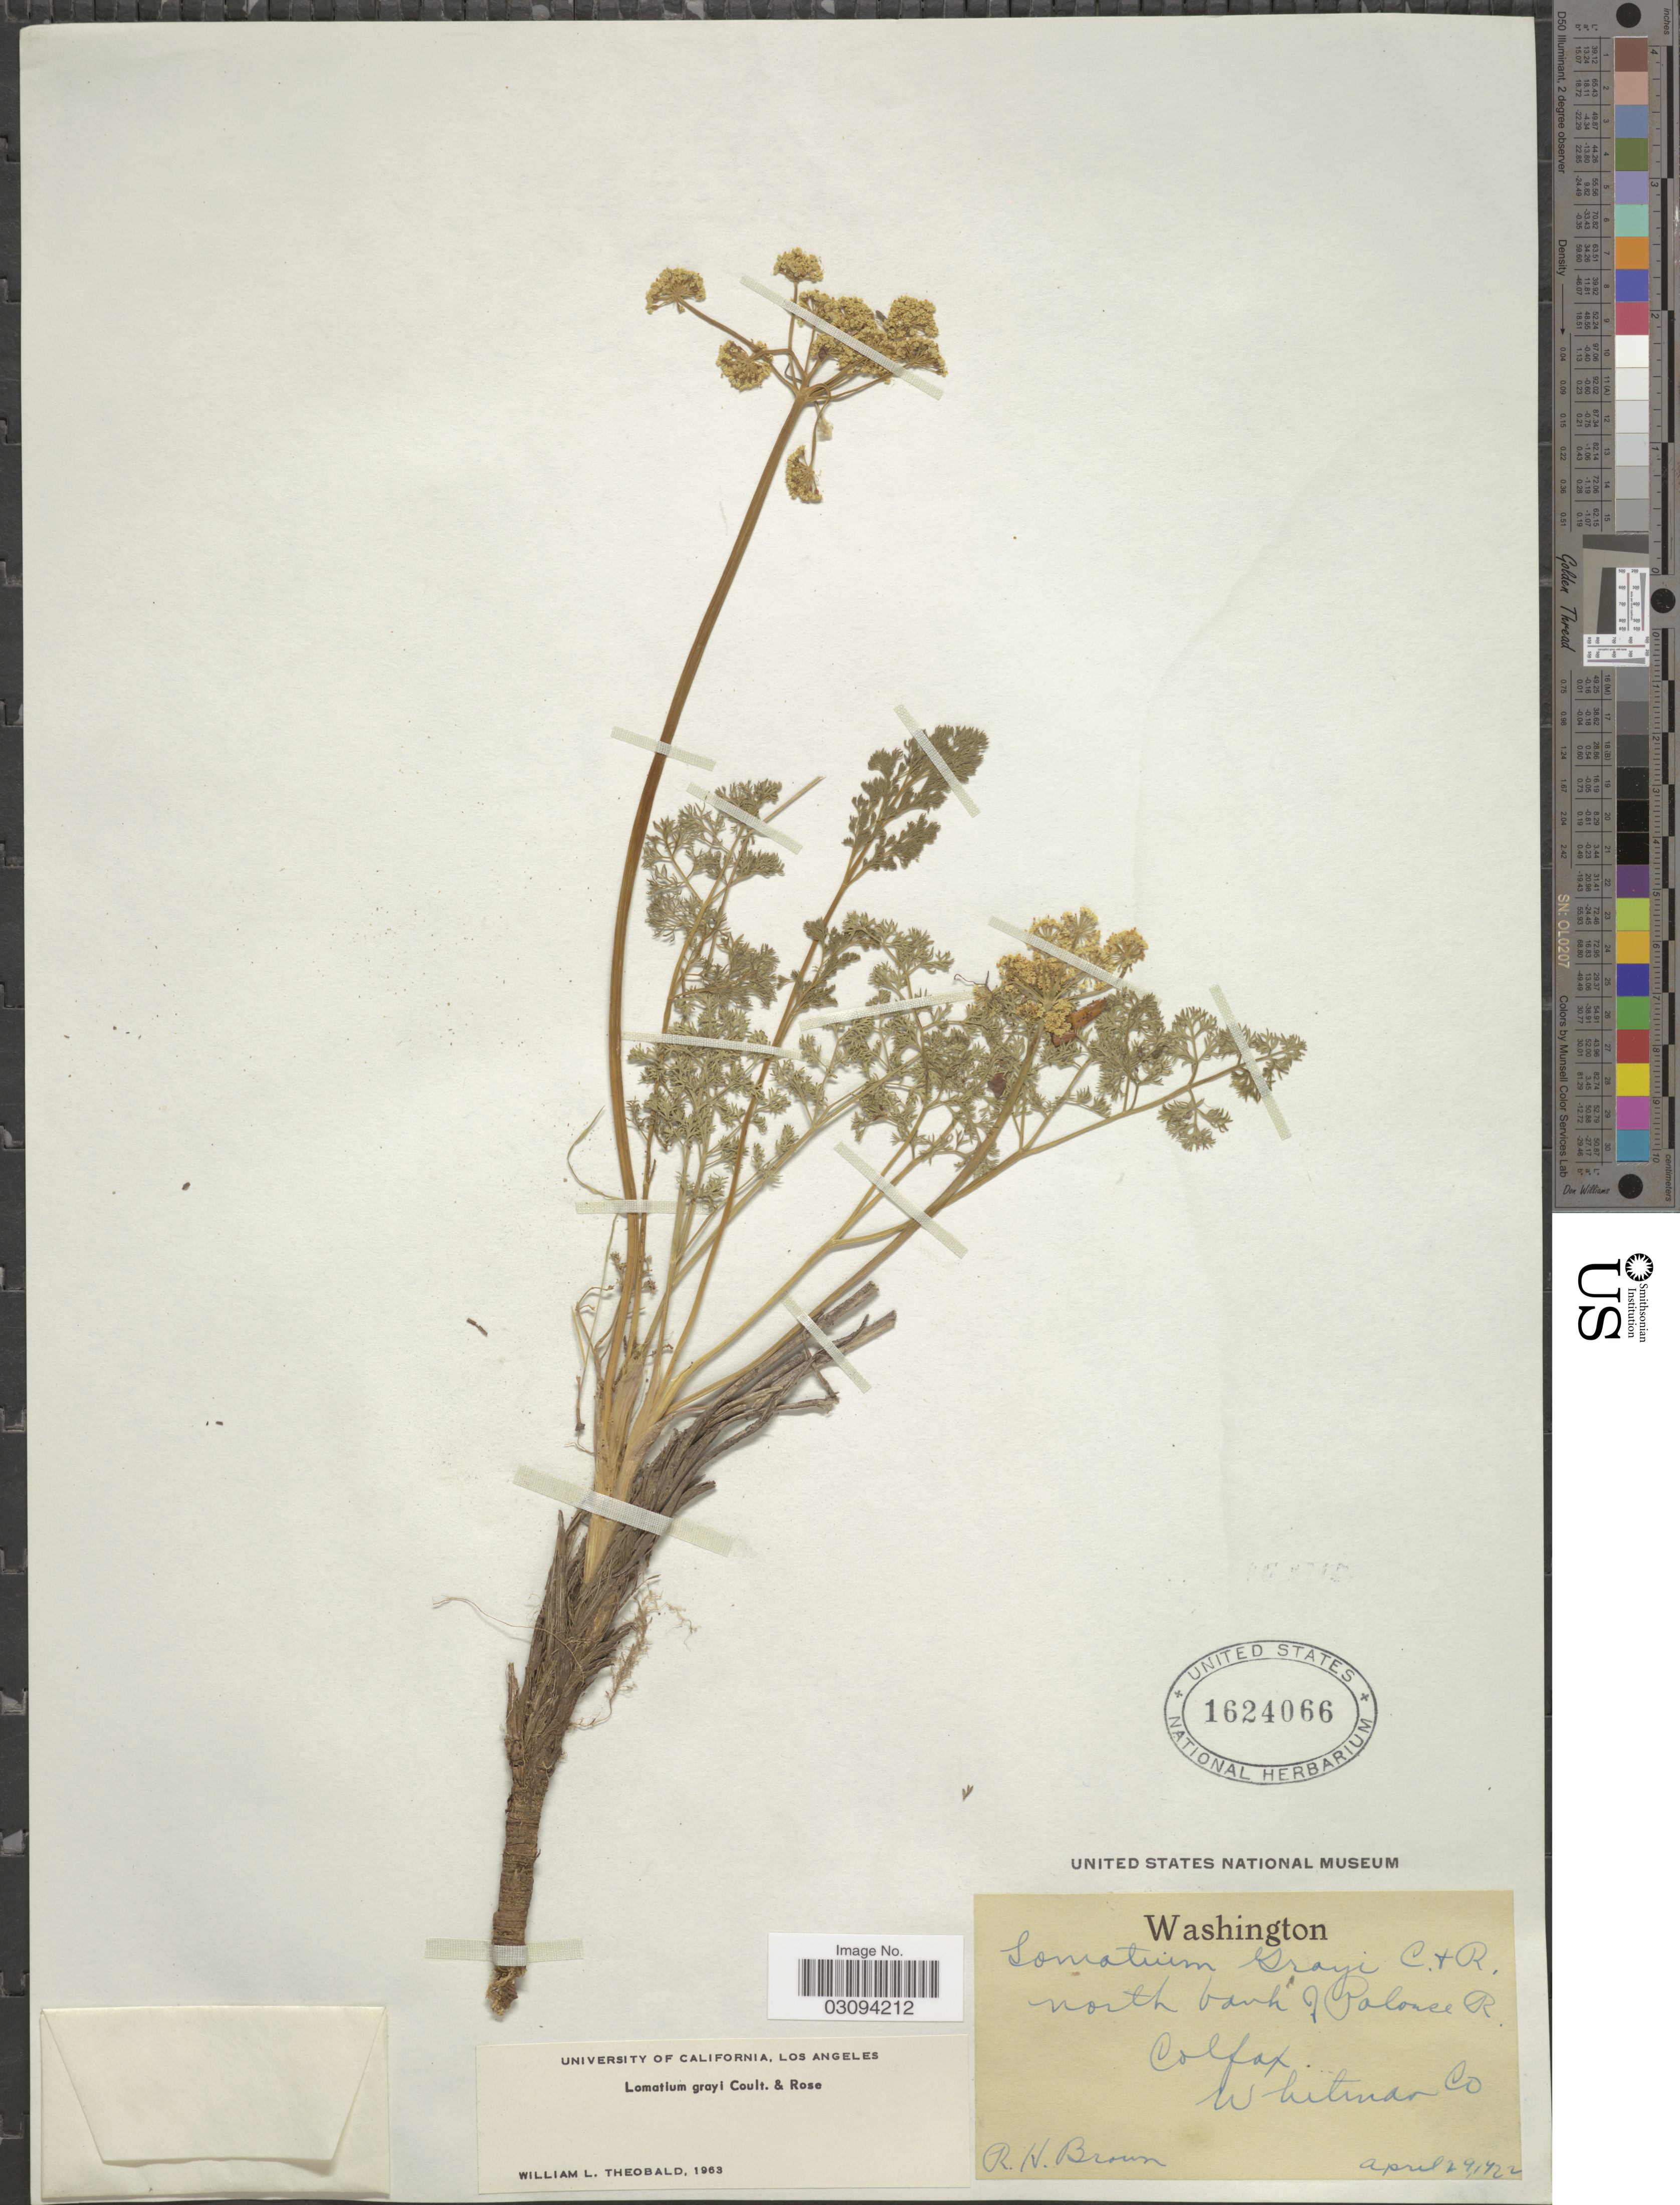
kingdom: Plantae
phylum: Tracheophyta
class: Magnoliopsida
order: Apiales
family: Apiaceae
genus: Lomatium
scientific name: Lomatium grayi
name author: (J.M. Coult. & Rose) J.M. Coult. & Rose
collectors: R. Brown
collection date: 1922-04-29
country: United States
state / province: Washington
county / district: Whitman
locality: North bank of Palouse R. Colfax. Whitman Co.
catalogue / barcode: US 1624066